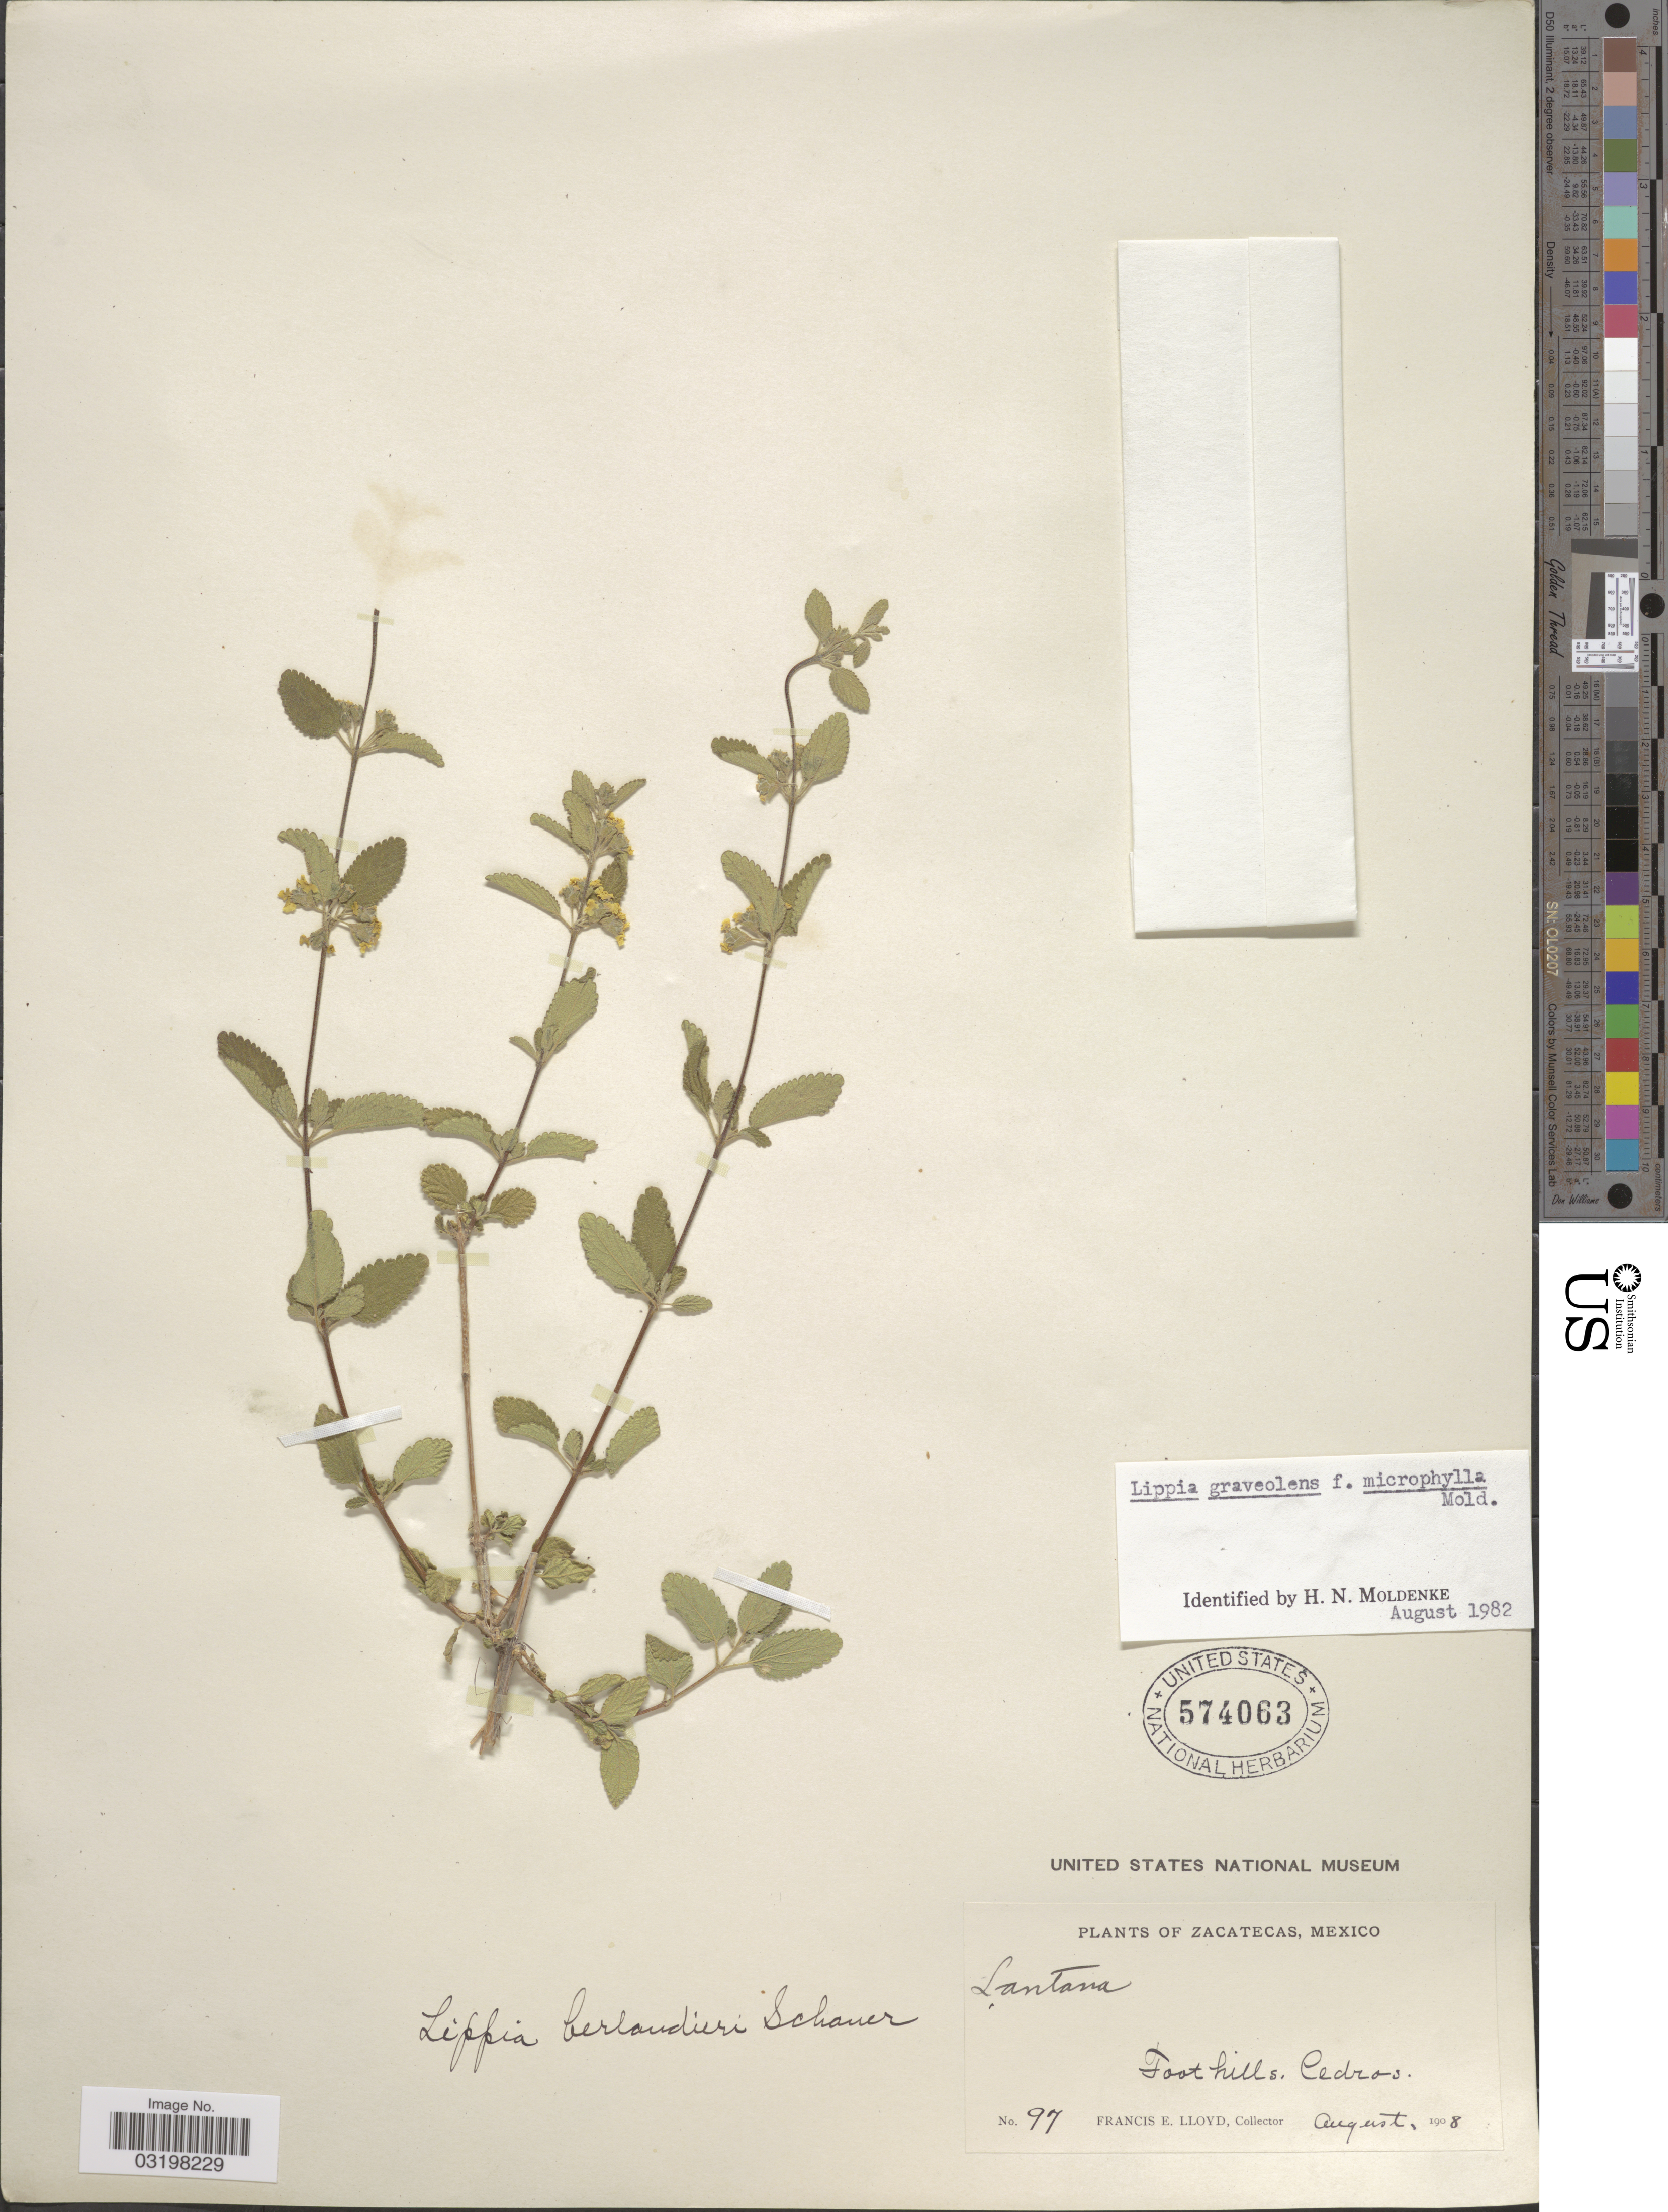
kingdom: Plantae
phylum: Tracheophyta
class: Magnoliopsida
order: Lamiales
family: Verbenaceae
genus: Lippia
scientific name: Lippia graveolens f. microphylla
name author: Kunth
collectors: Lloyd, C. E.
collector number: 97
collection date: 1908-08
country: Mexico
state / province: Zacatecas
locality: Foothills, Cedros.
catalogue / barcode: US 574063